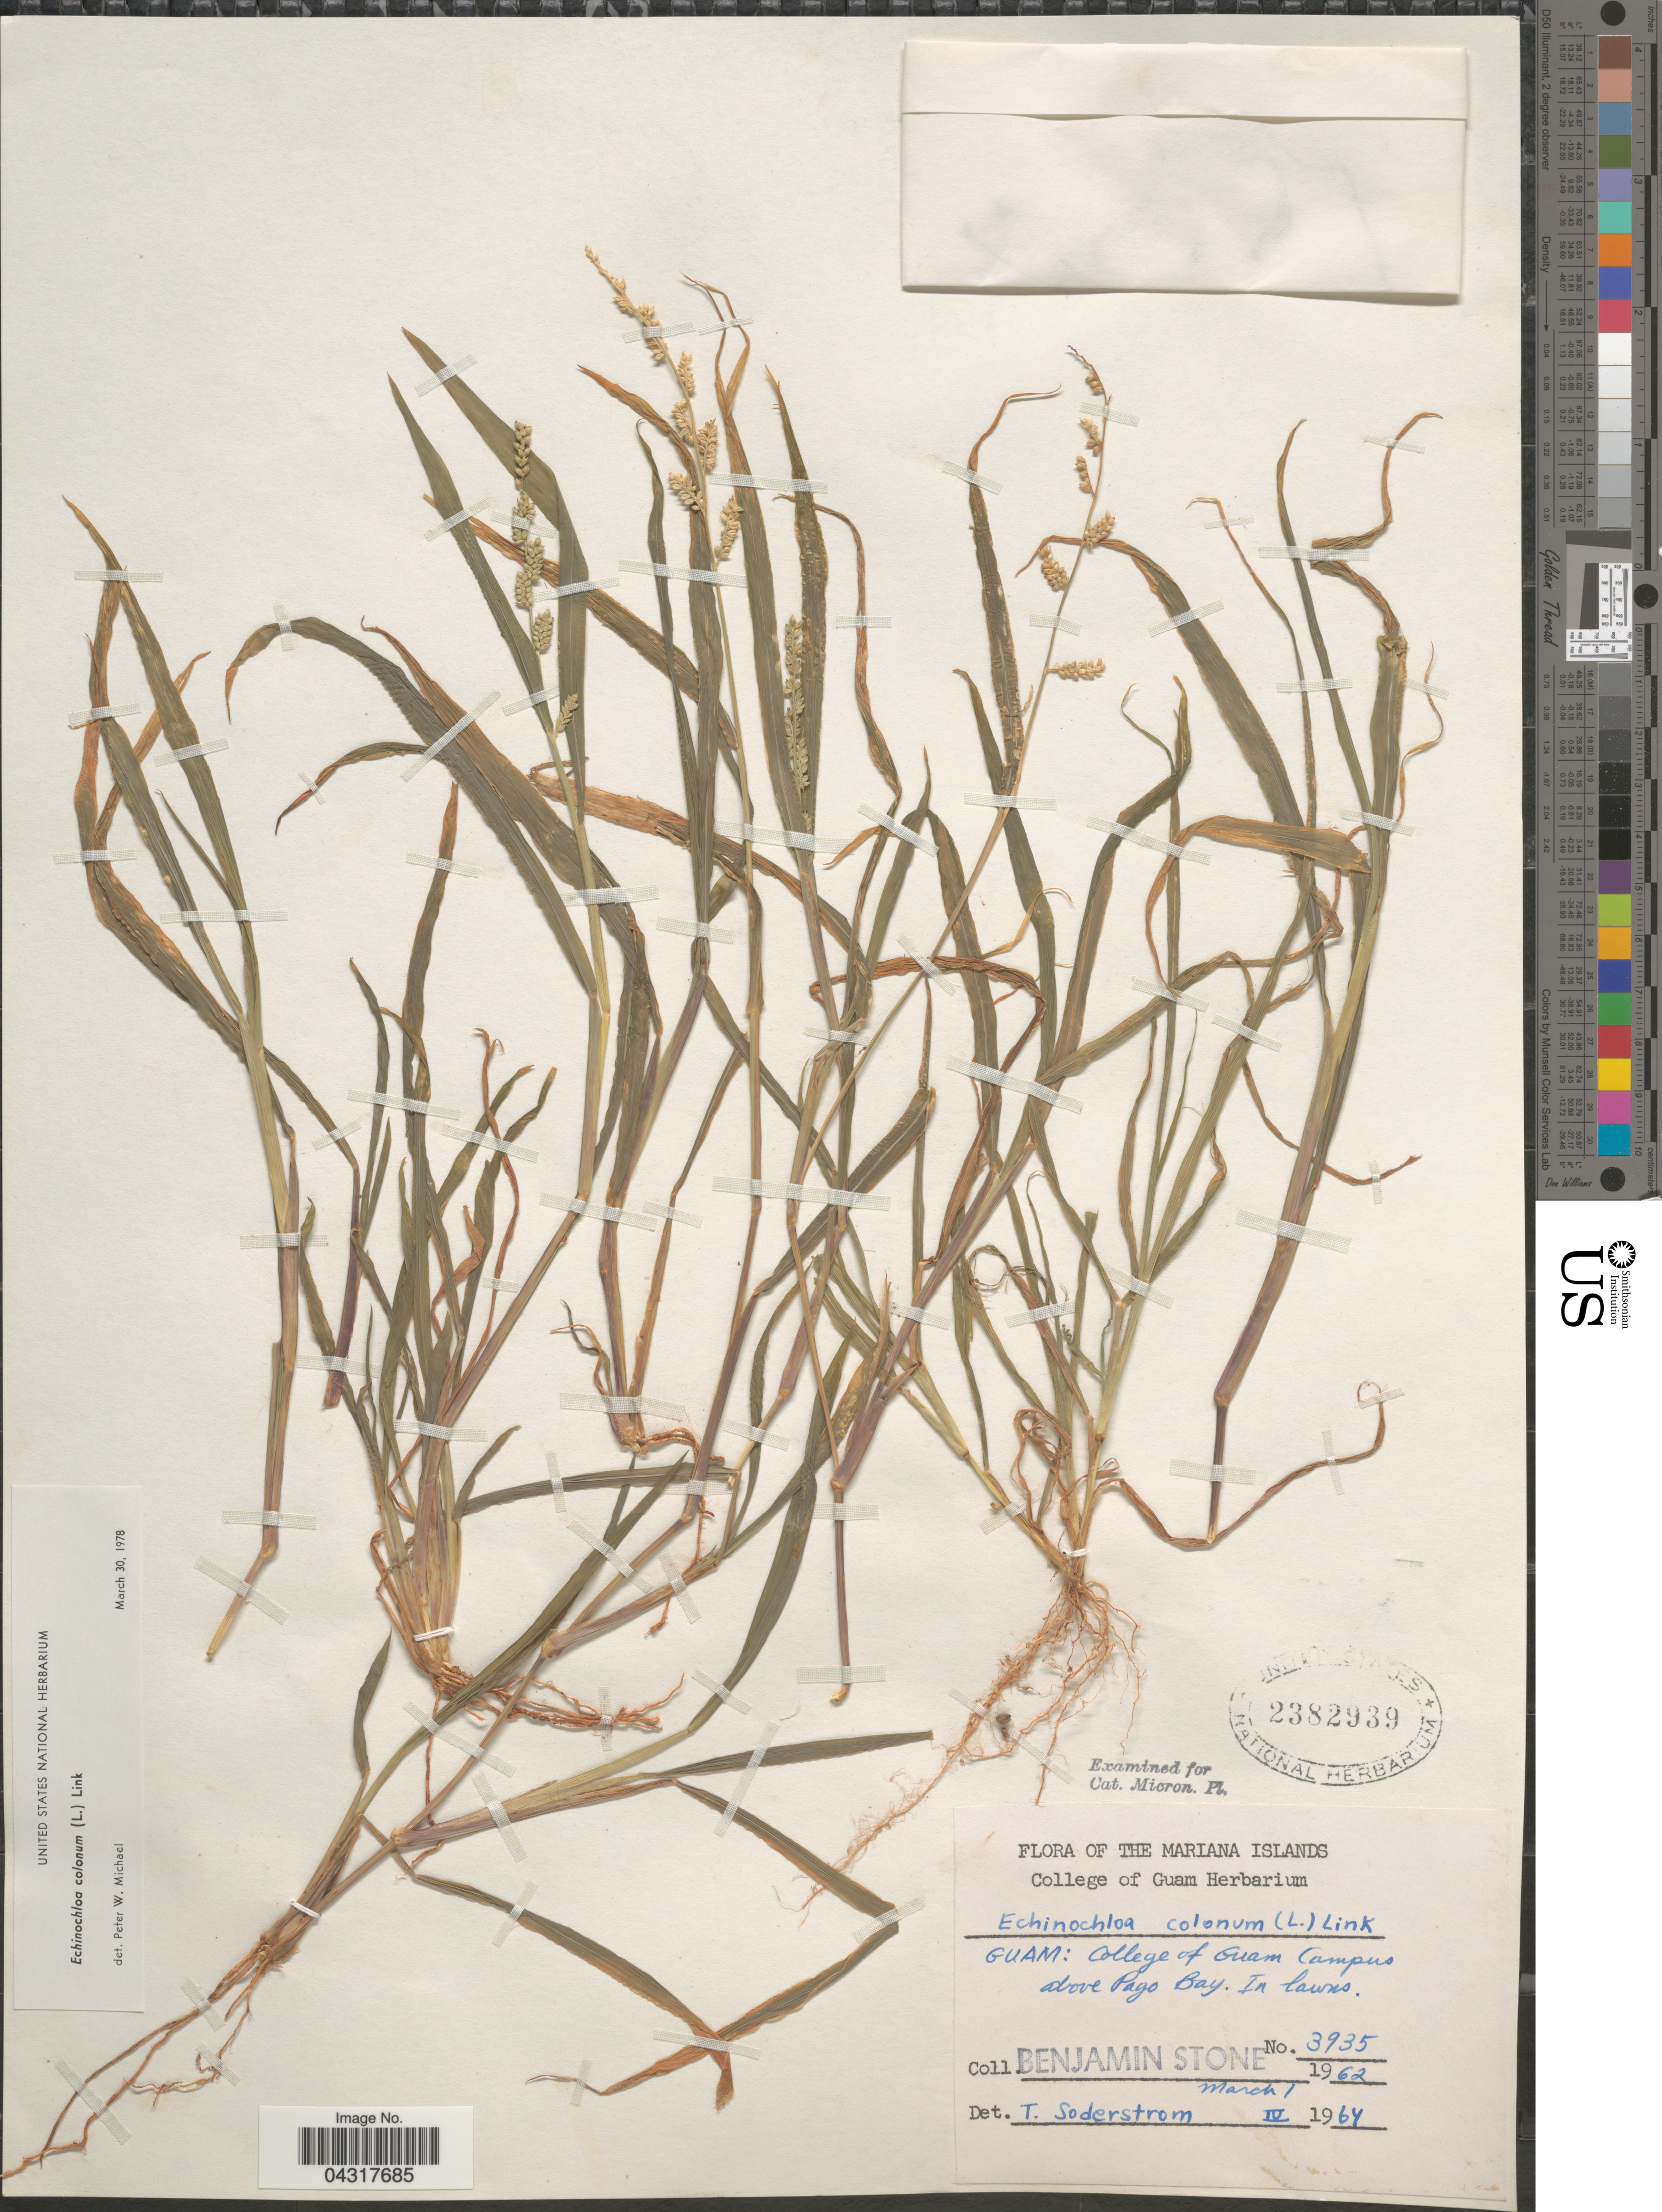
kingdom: Plantae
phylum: Tracheophyta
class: Liliopsida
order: Poales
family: Poaceae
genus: Echinochloa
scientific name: Echinochloa colona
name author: (L.) Link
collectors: B. C. Stone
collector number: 3935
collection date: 1962-03-01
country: Guam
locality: Mariana Islands. College of Guam Campus above Pago Bay.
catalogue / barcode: US 2382939